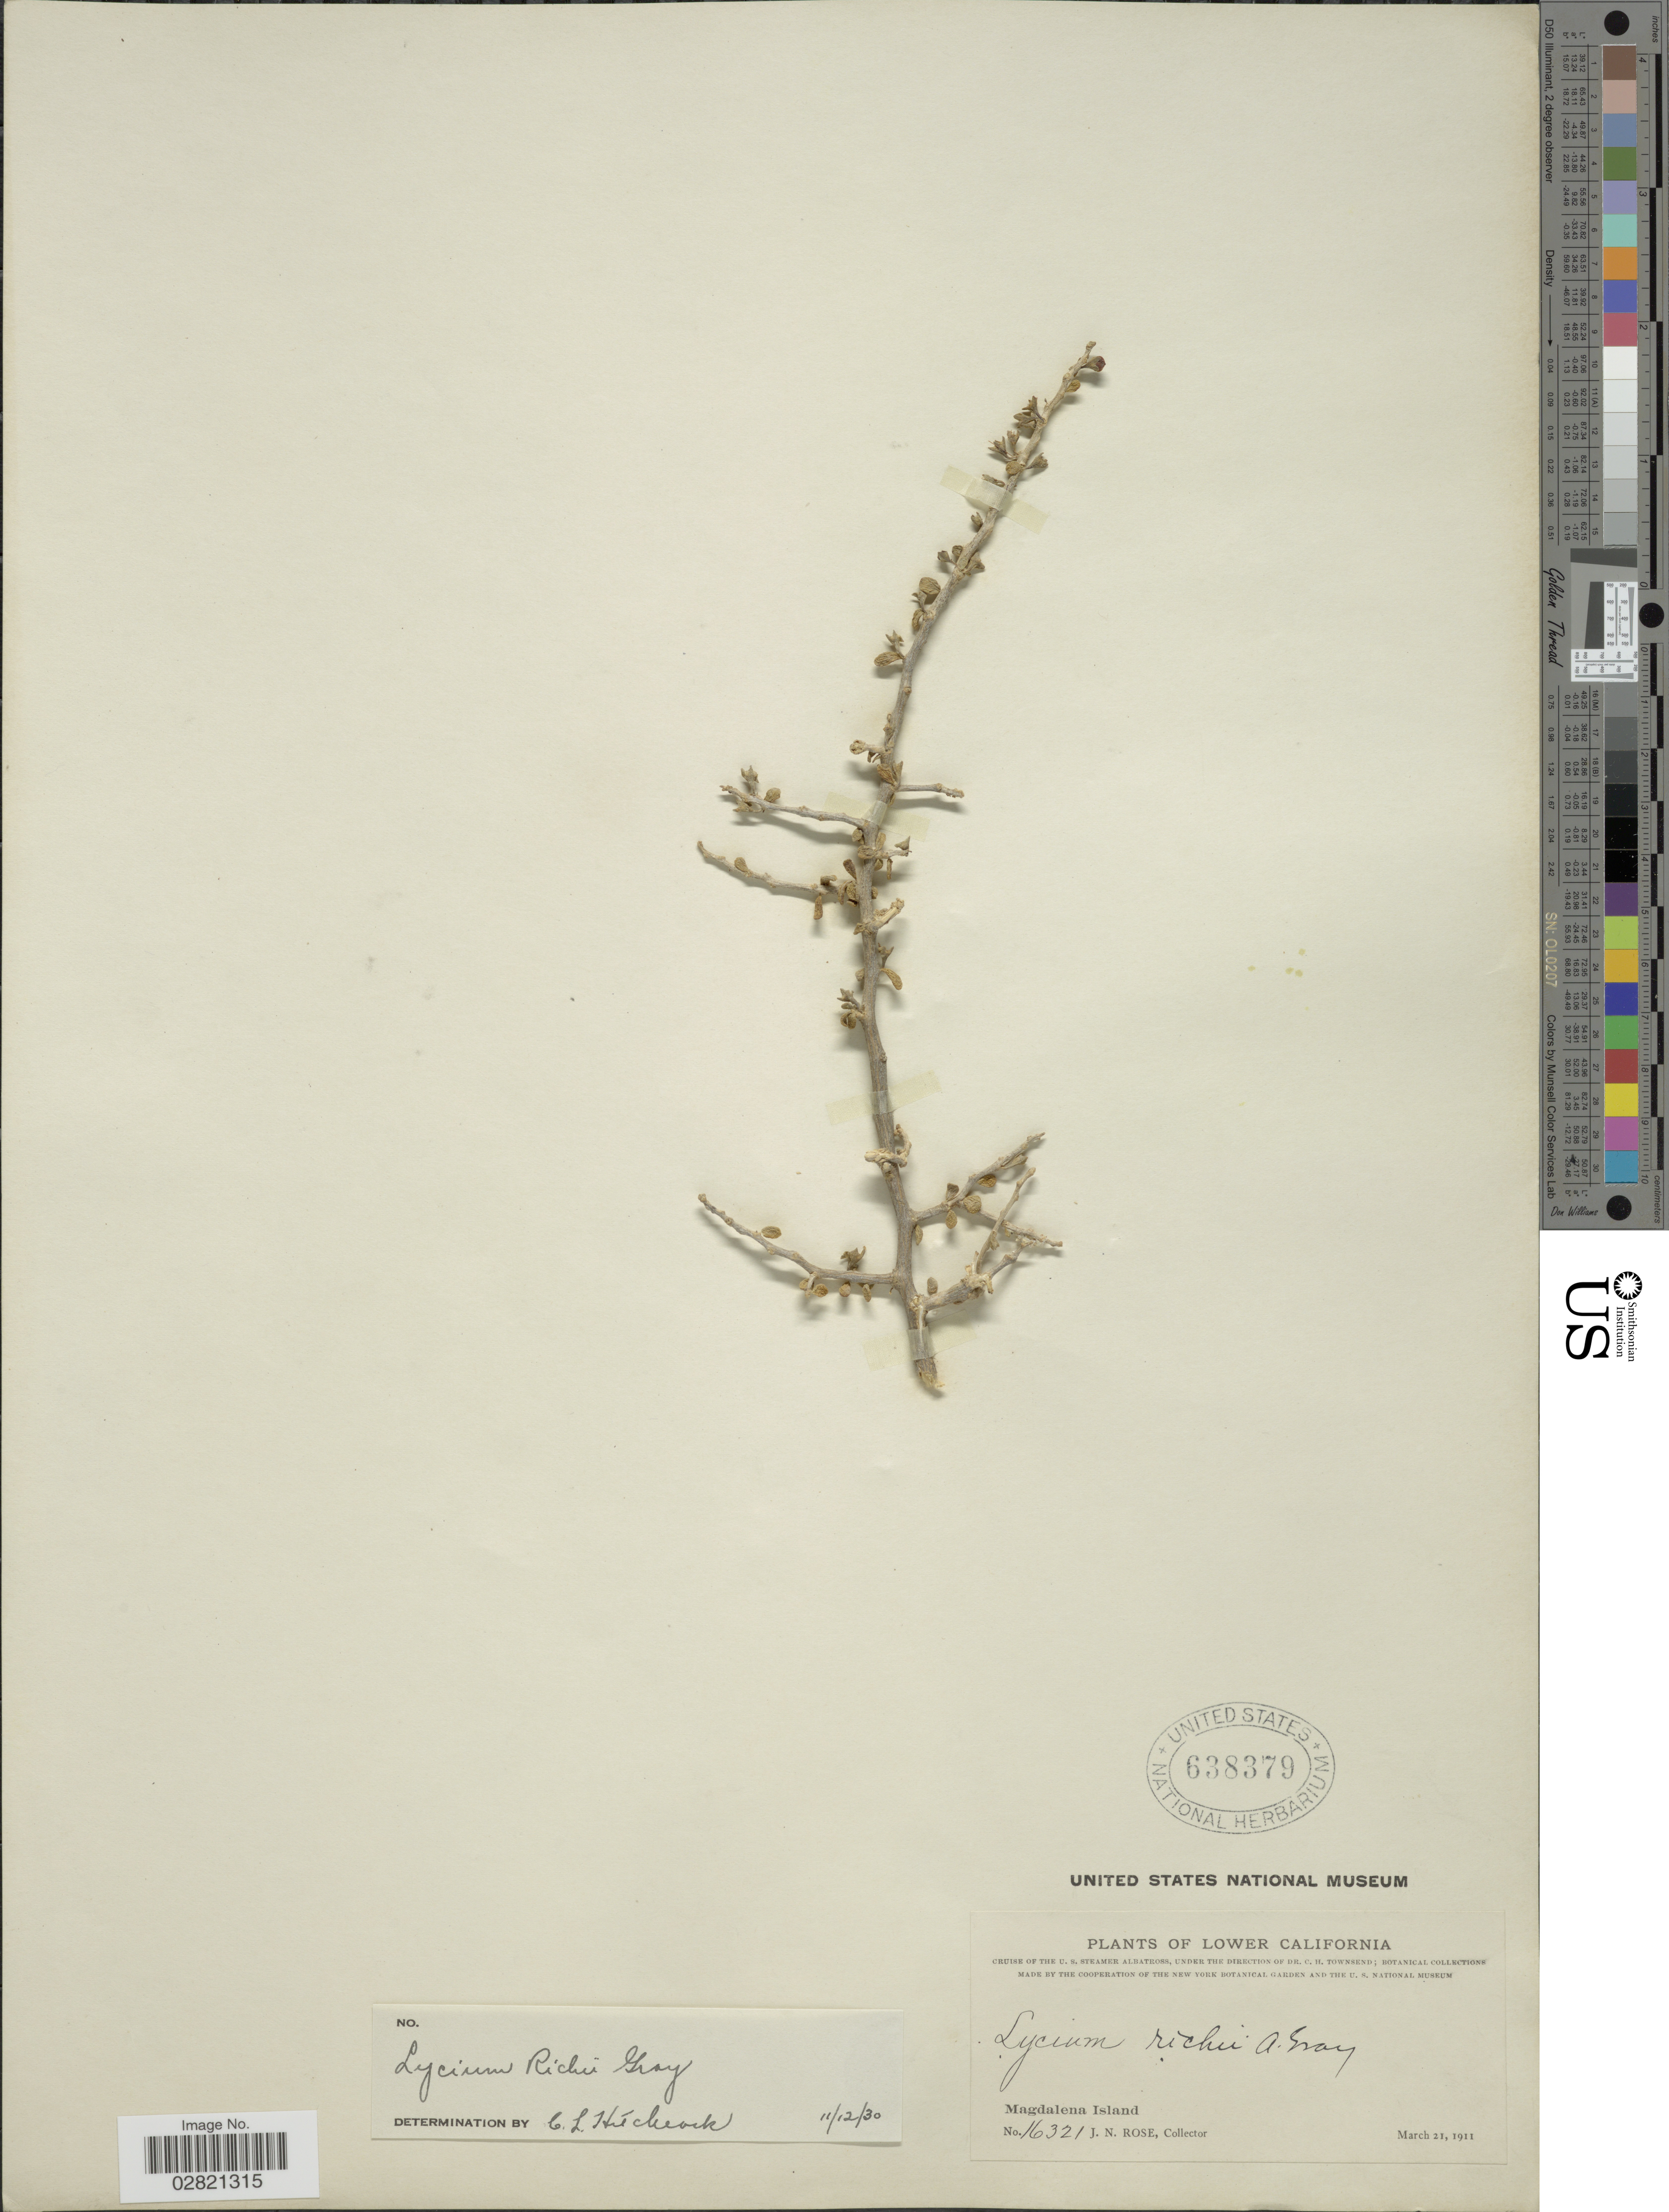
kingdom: Plantae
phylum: Tracheophyta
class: Magnoliopsida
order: Solanales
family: Solanaceae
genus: Lycium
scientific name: Lycium richii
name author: A. Gray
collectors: J. N. Rose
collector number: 16321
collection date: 1911-03-21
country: Mexico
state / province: Baja California Sur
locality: Lower California, Magdalena Island.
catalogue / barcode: US 638379